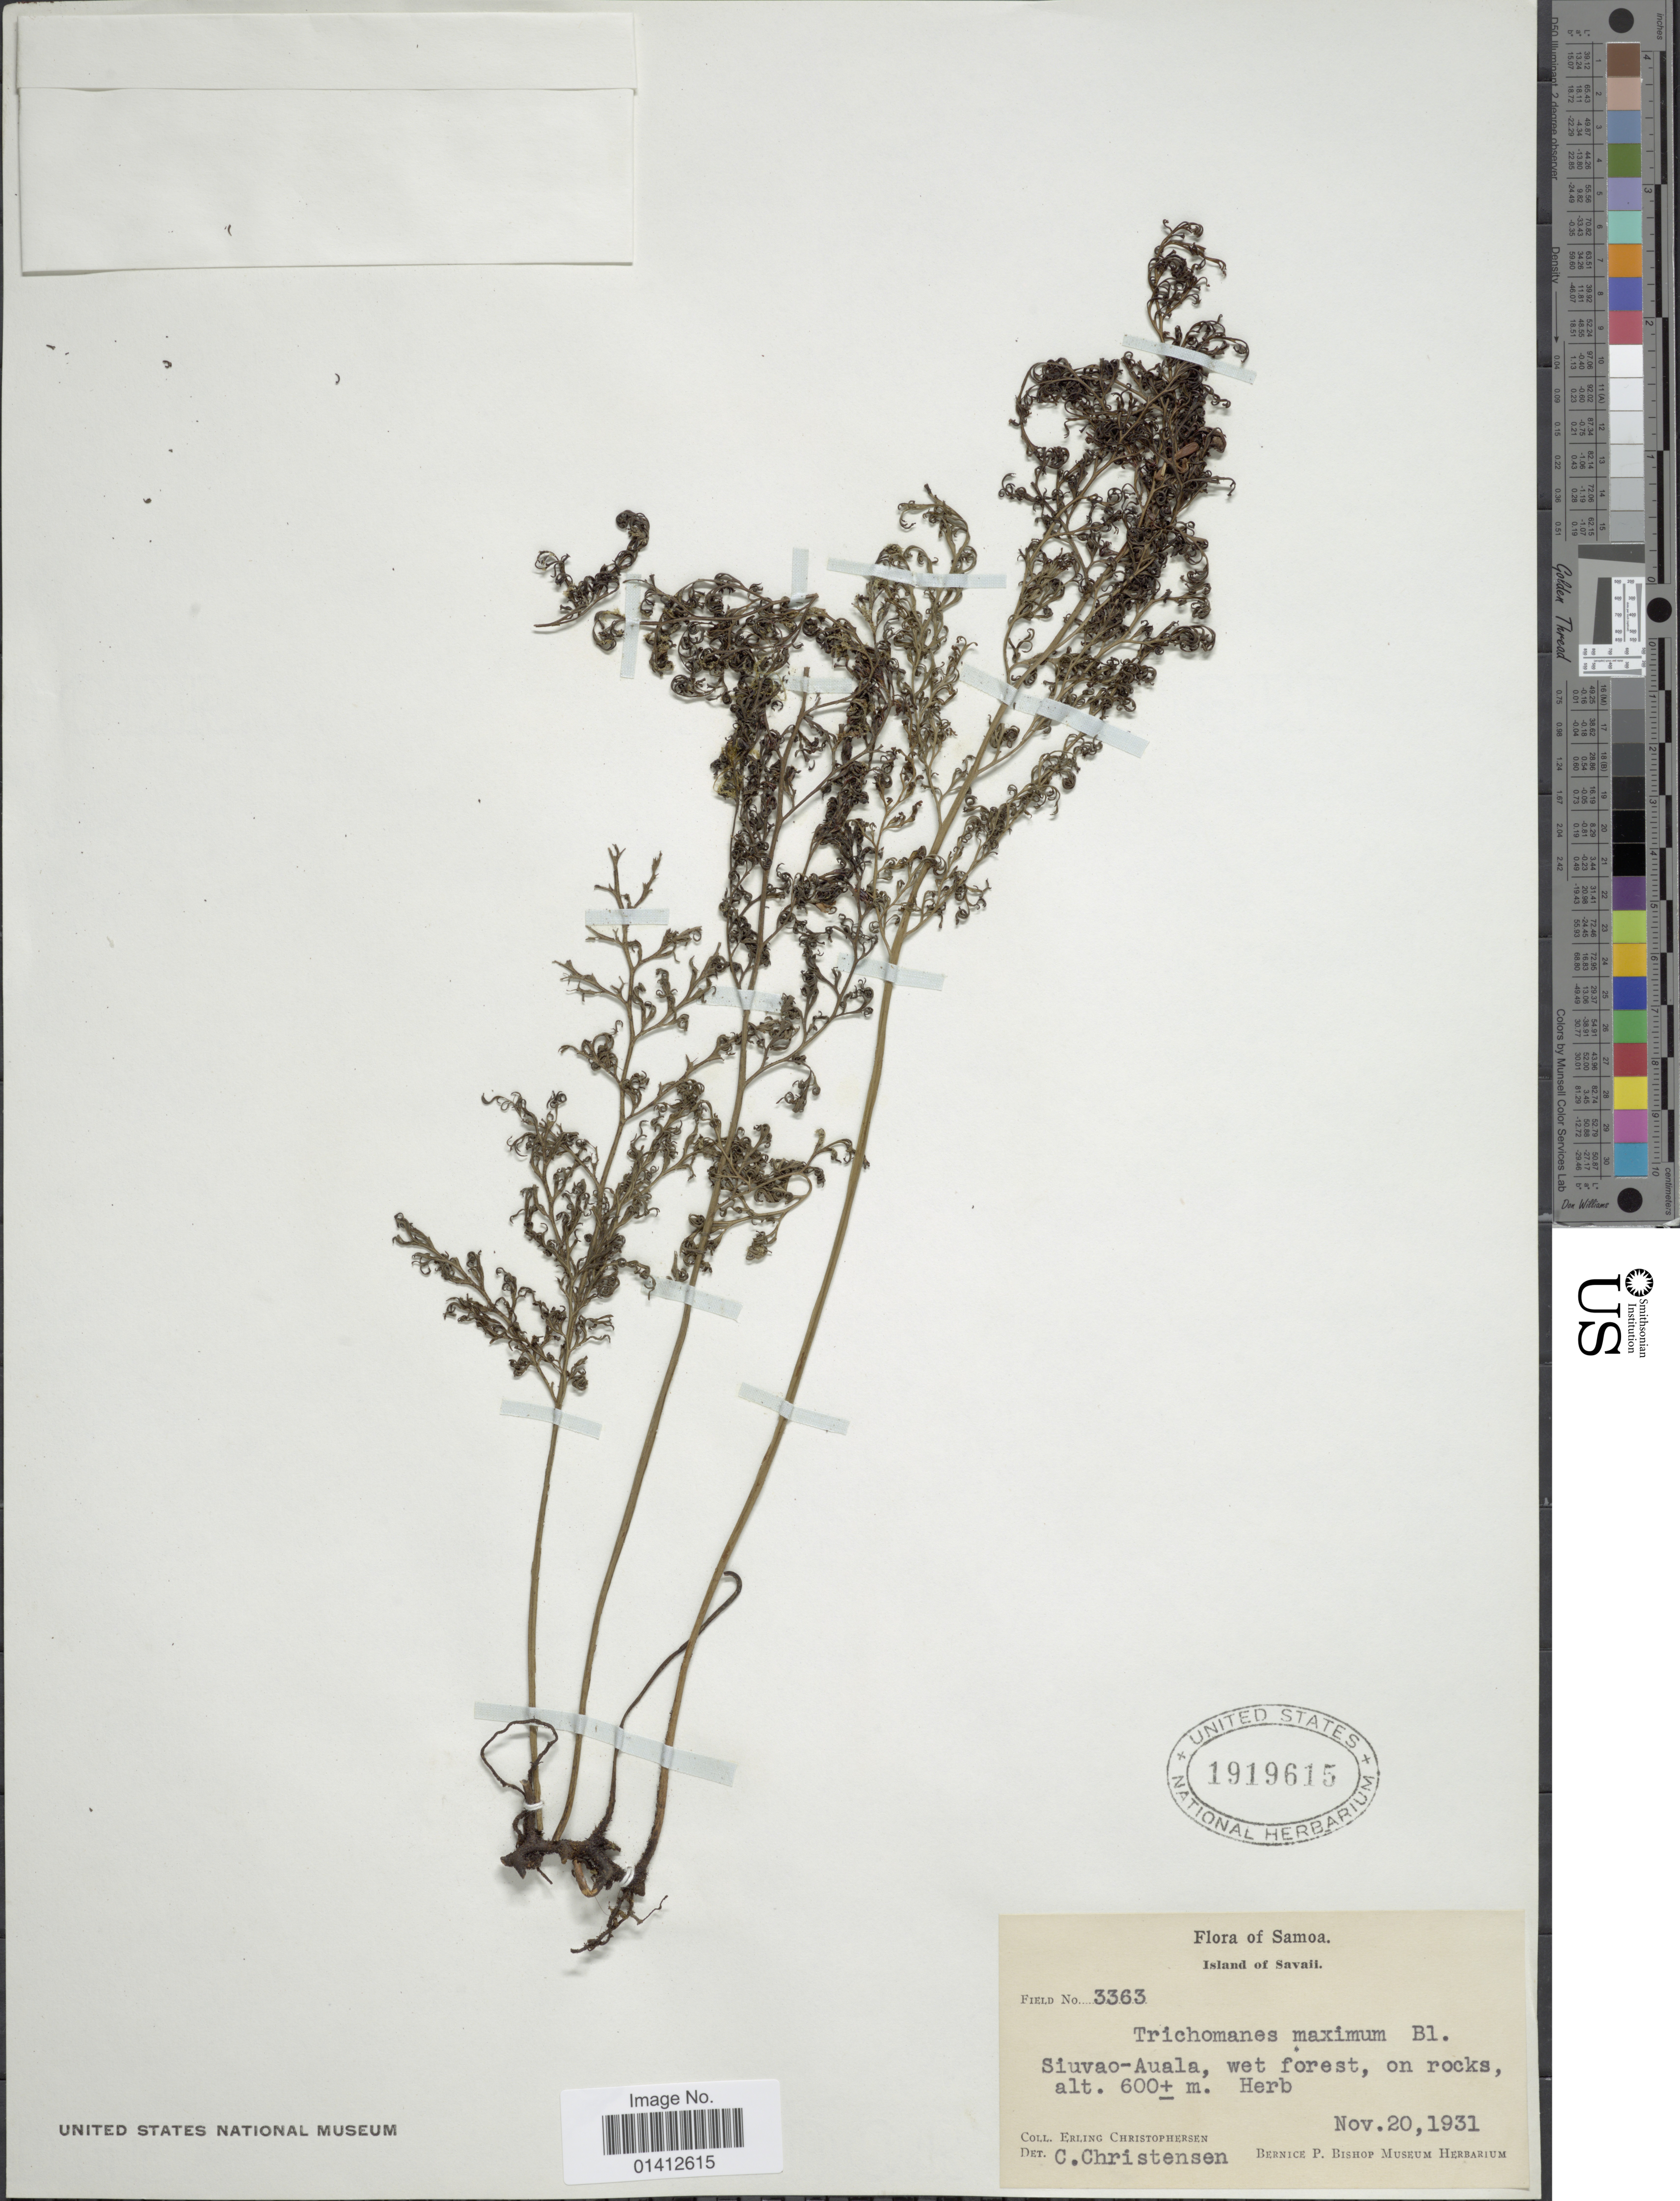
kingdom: Plantae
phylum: Tracheophyta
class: Polypodiopsida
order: Hymenophyllales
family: Hymenophyllaceae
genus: Vandenboschia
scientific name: Vandenboschia maxima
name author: (Blume) Copel.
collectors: E. Christophersen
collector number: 3363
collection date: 1931-11-20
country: Samoa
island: Savai'i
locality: Island of Savaii, Siuvao-Auala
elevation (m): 600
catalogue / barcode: US 1919615